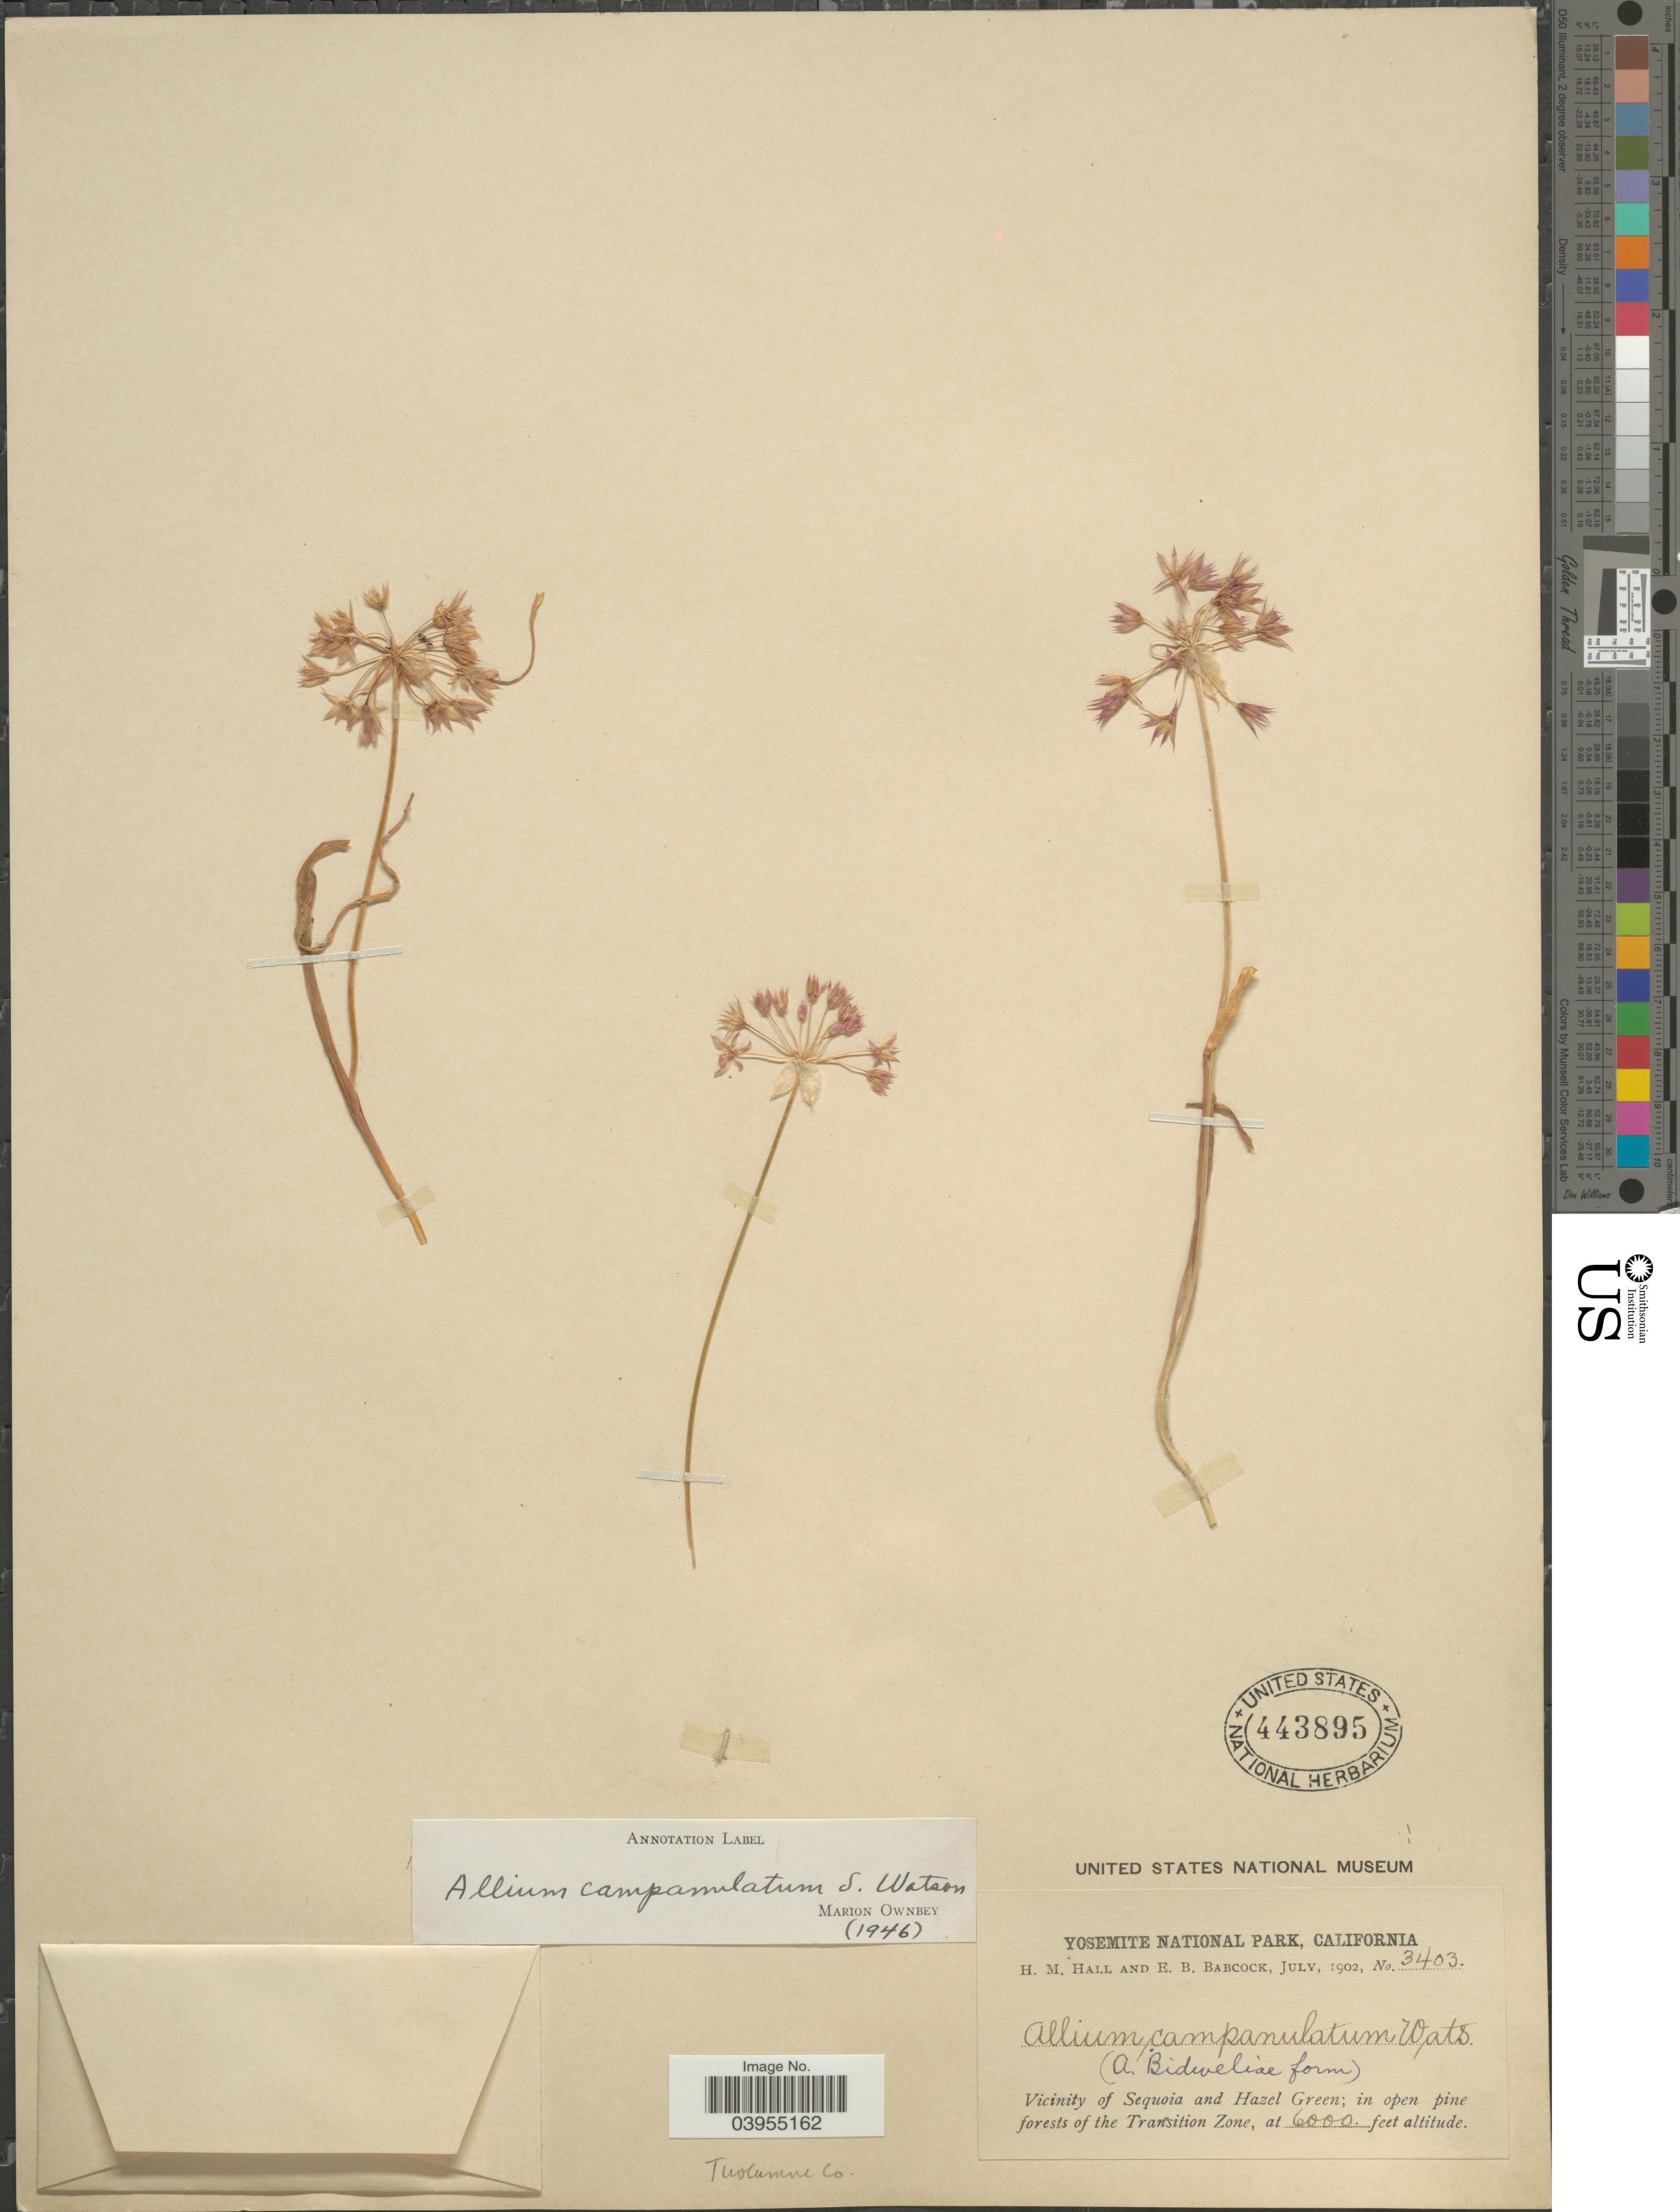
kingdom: Plantae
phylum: Tracheophyta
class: Liliopsida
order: Asparagales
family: Amaryllidaceae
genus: Allium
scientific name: Allium campanulatum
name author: S. Watson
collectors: H. M. Hall & E. B. Babcock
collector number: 3403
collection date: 1902-07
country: United States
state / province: California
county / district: Tuolumne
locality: Yosemite National Park. Vicinity of Sequoia and Hazel Green; in open pine forests of the Transition Zone. Tuolumne Co.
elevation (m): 1829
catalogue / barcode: US 443895